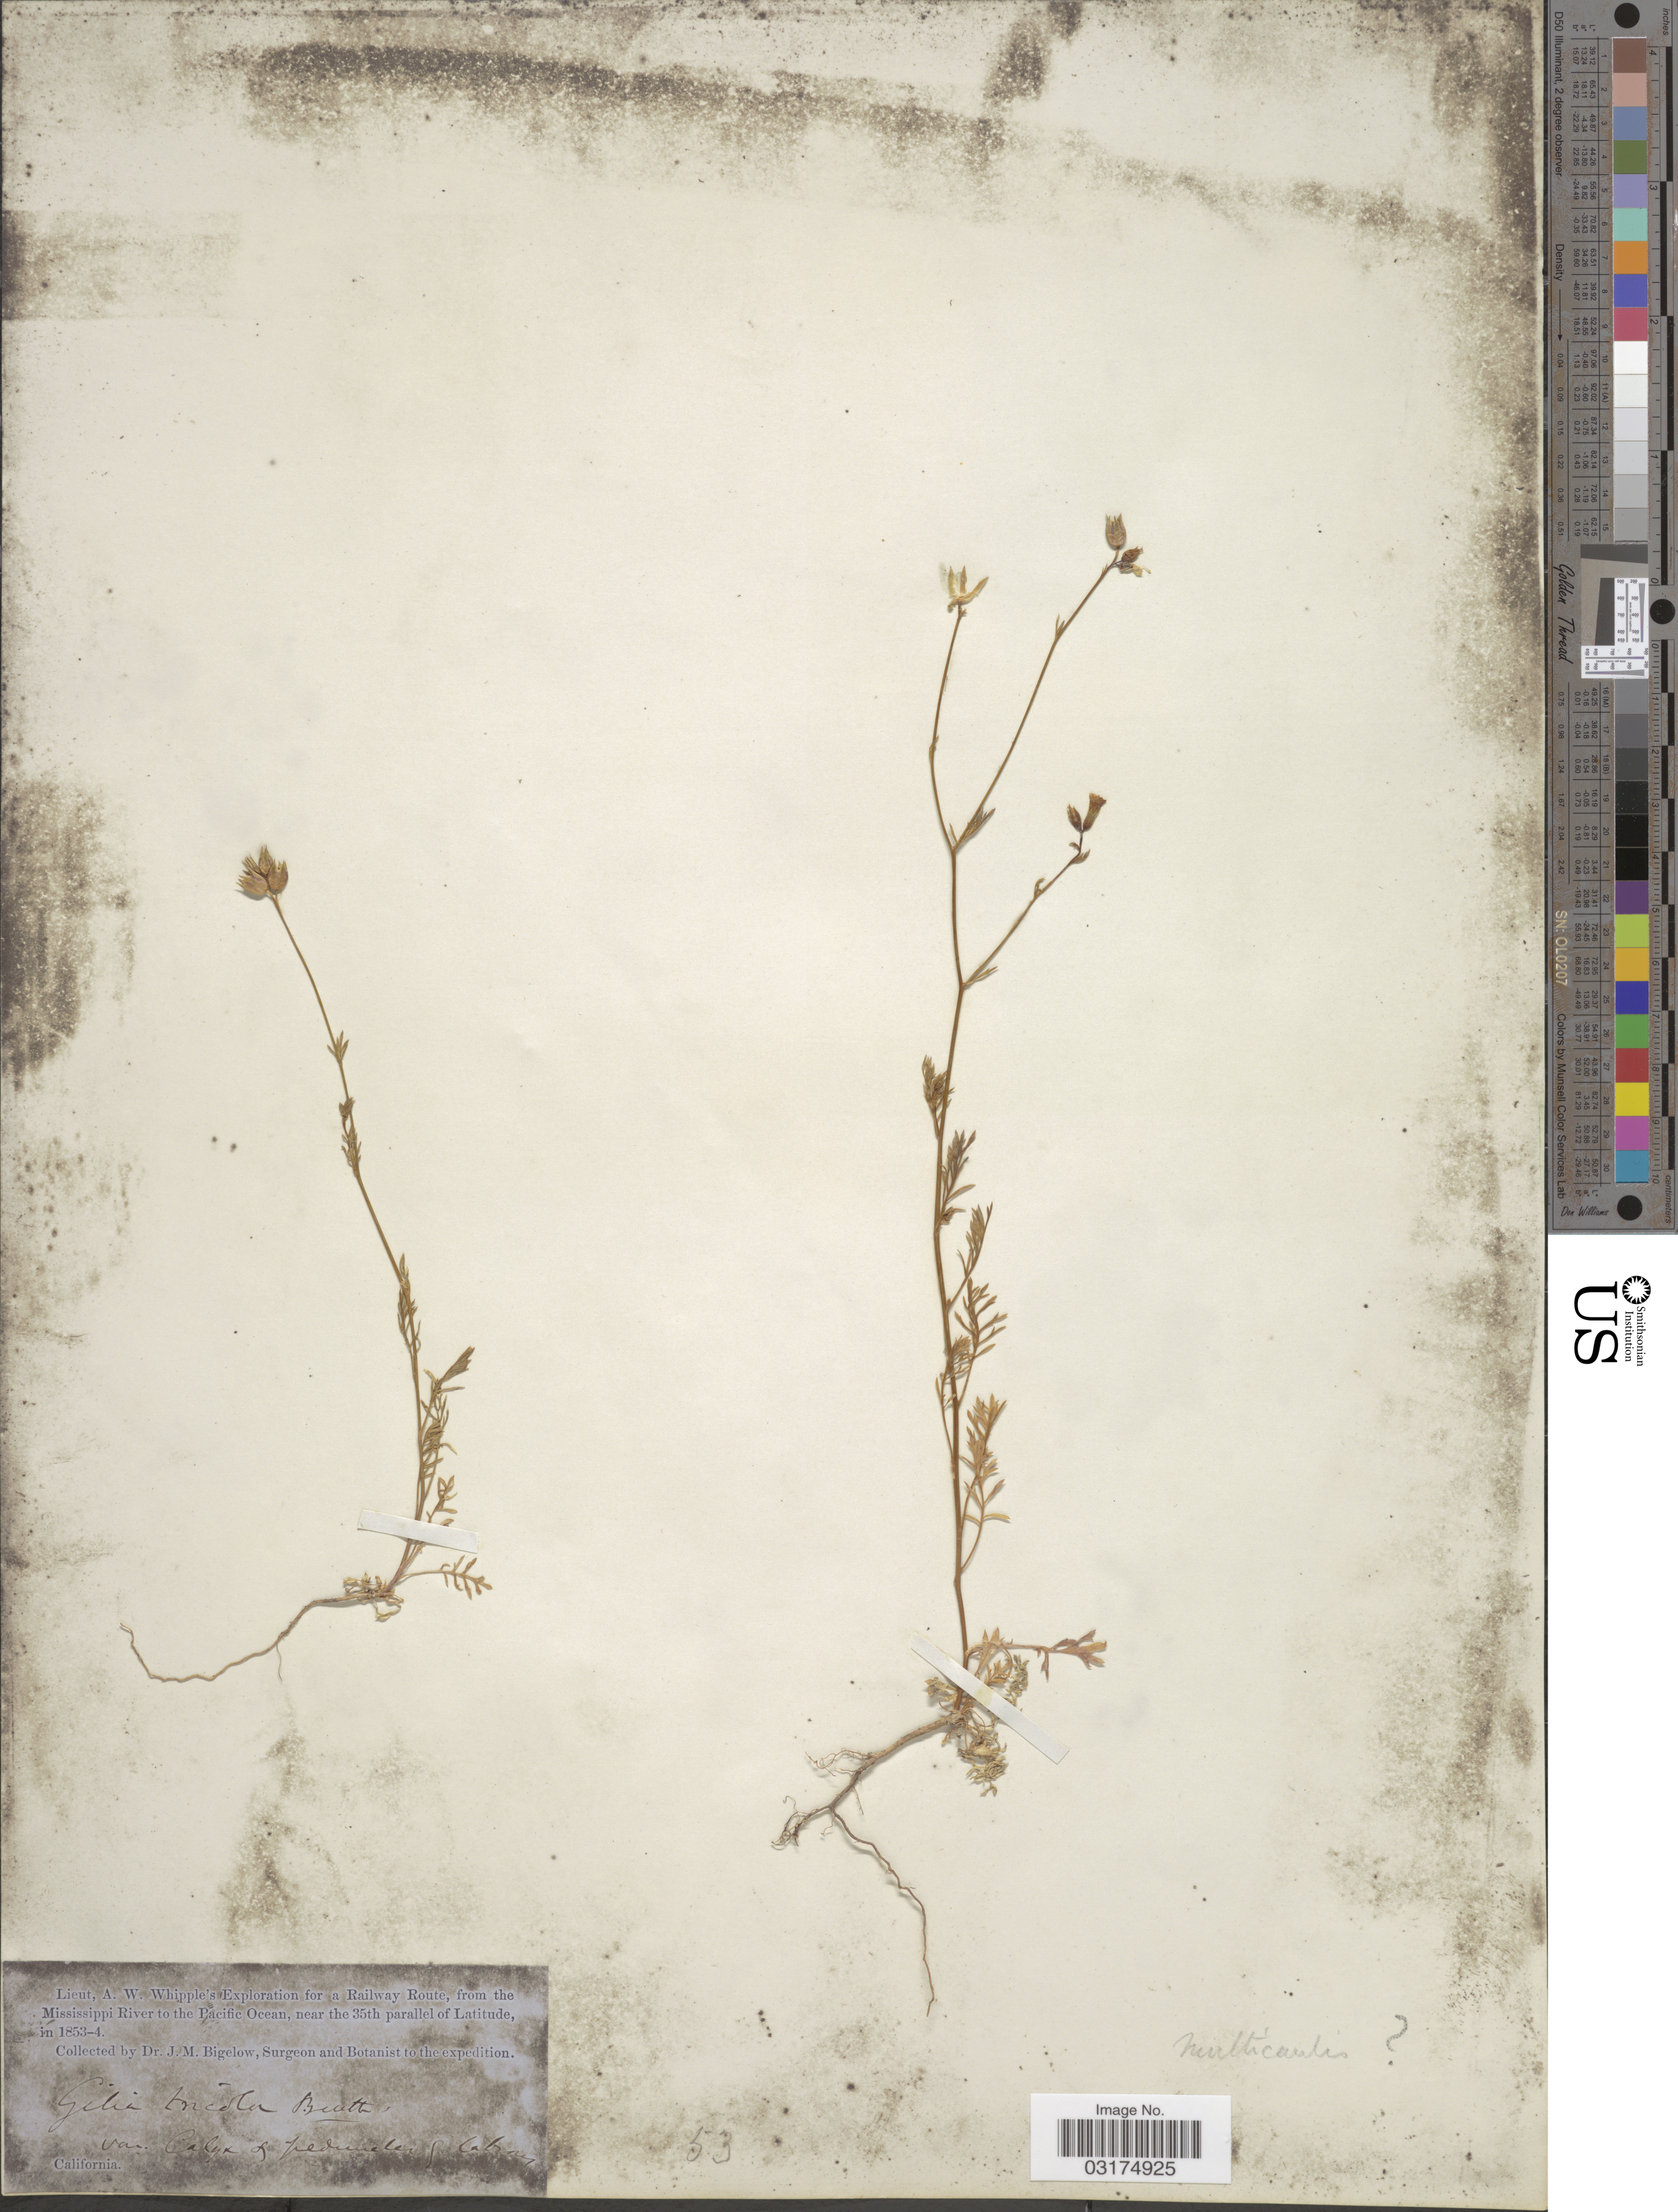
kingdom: Plantae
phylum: Tracheophyta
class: Magnoliopsida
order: Ericales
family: Polemoniaceae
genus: Gilia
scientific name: Gilia achilleifolia subsp. multicaulis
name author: (Benth.) V.E. Grant & A.D. Grant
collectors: J. M. Bigelow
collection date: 1853/1854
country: United States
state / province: California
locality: The Mississippi River to the Pacific Ocean.